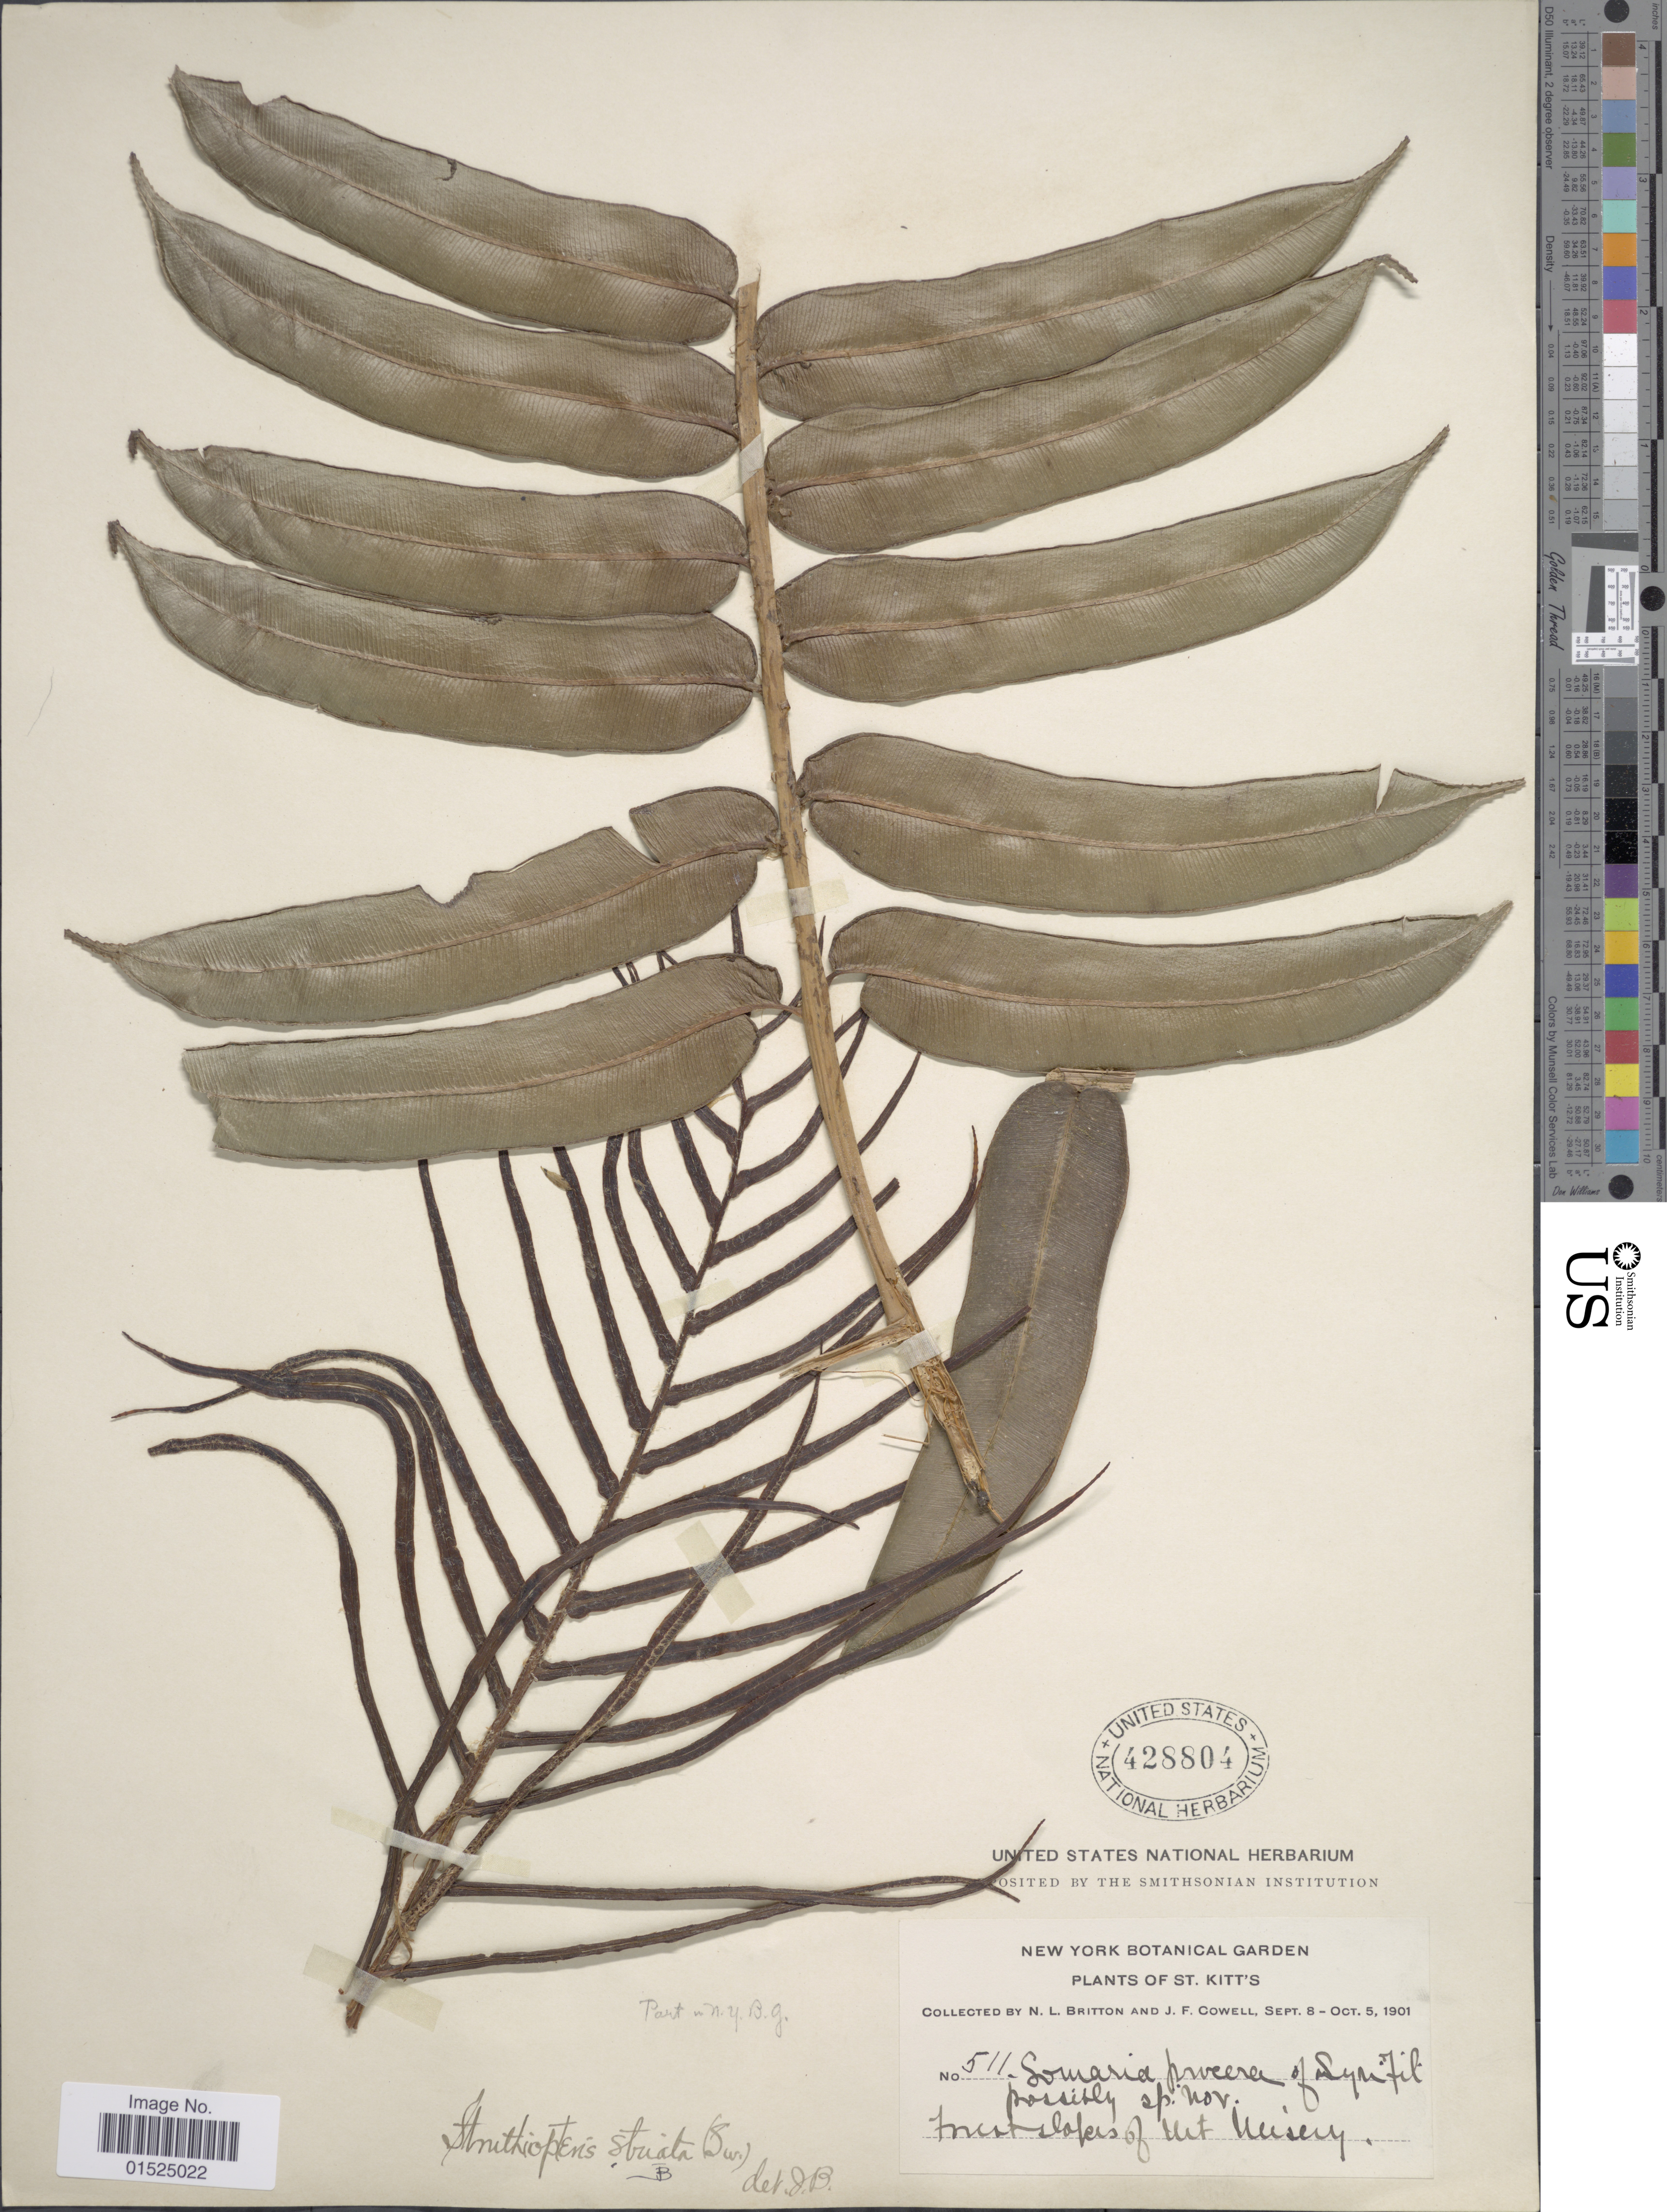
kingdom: Plantae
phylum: Tracheophyta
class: Polypodiopsida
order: Polypodiales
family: Blechnaceae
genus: Blechnum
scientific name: Blechnum ryanii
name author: Hieron.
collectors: N. Britton & J. F. Cowell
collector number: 511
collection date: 1901-09-08/1901-10-05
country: St. Christopher-Nevis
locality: St. Kitts, forest slopes of Mt. Misery [interpreted]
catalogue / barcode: US 428804